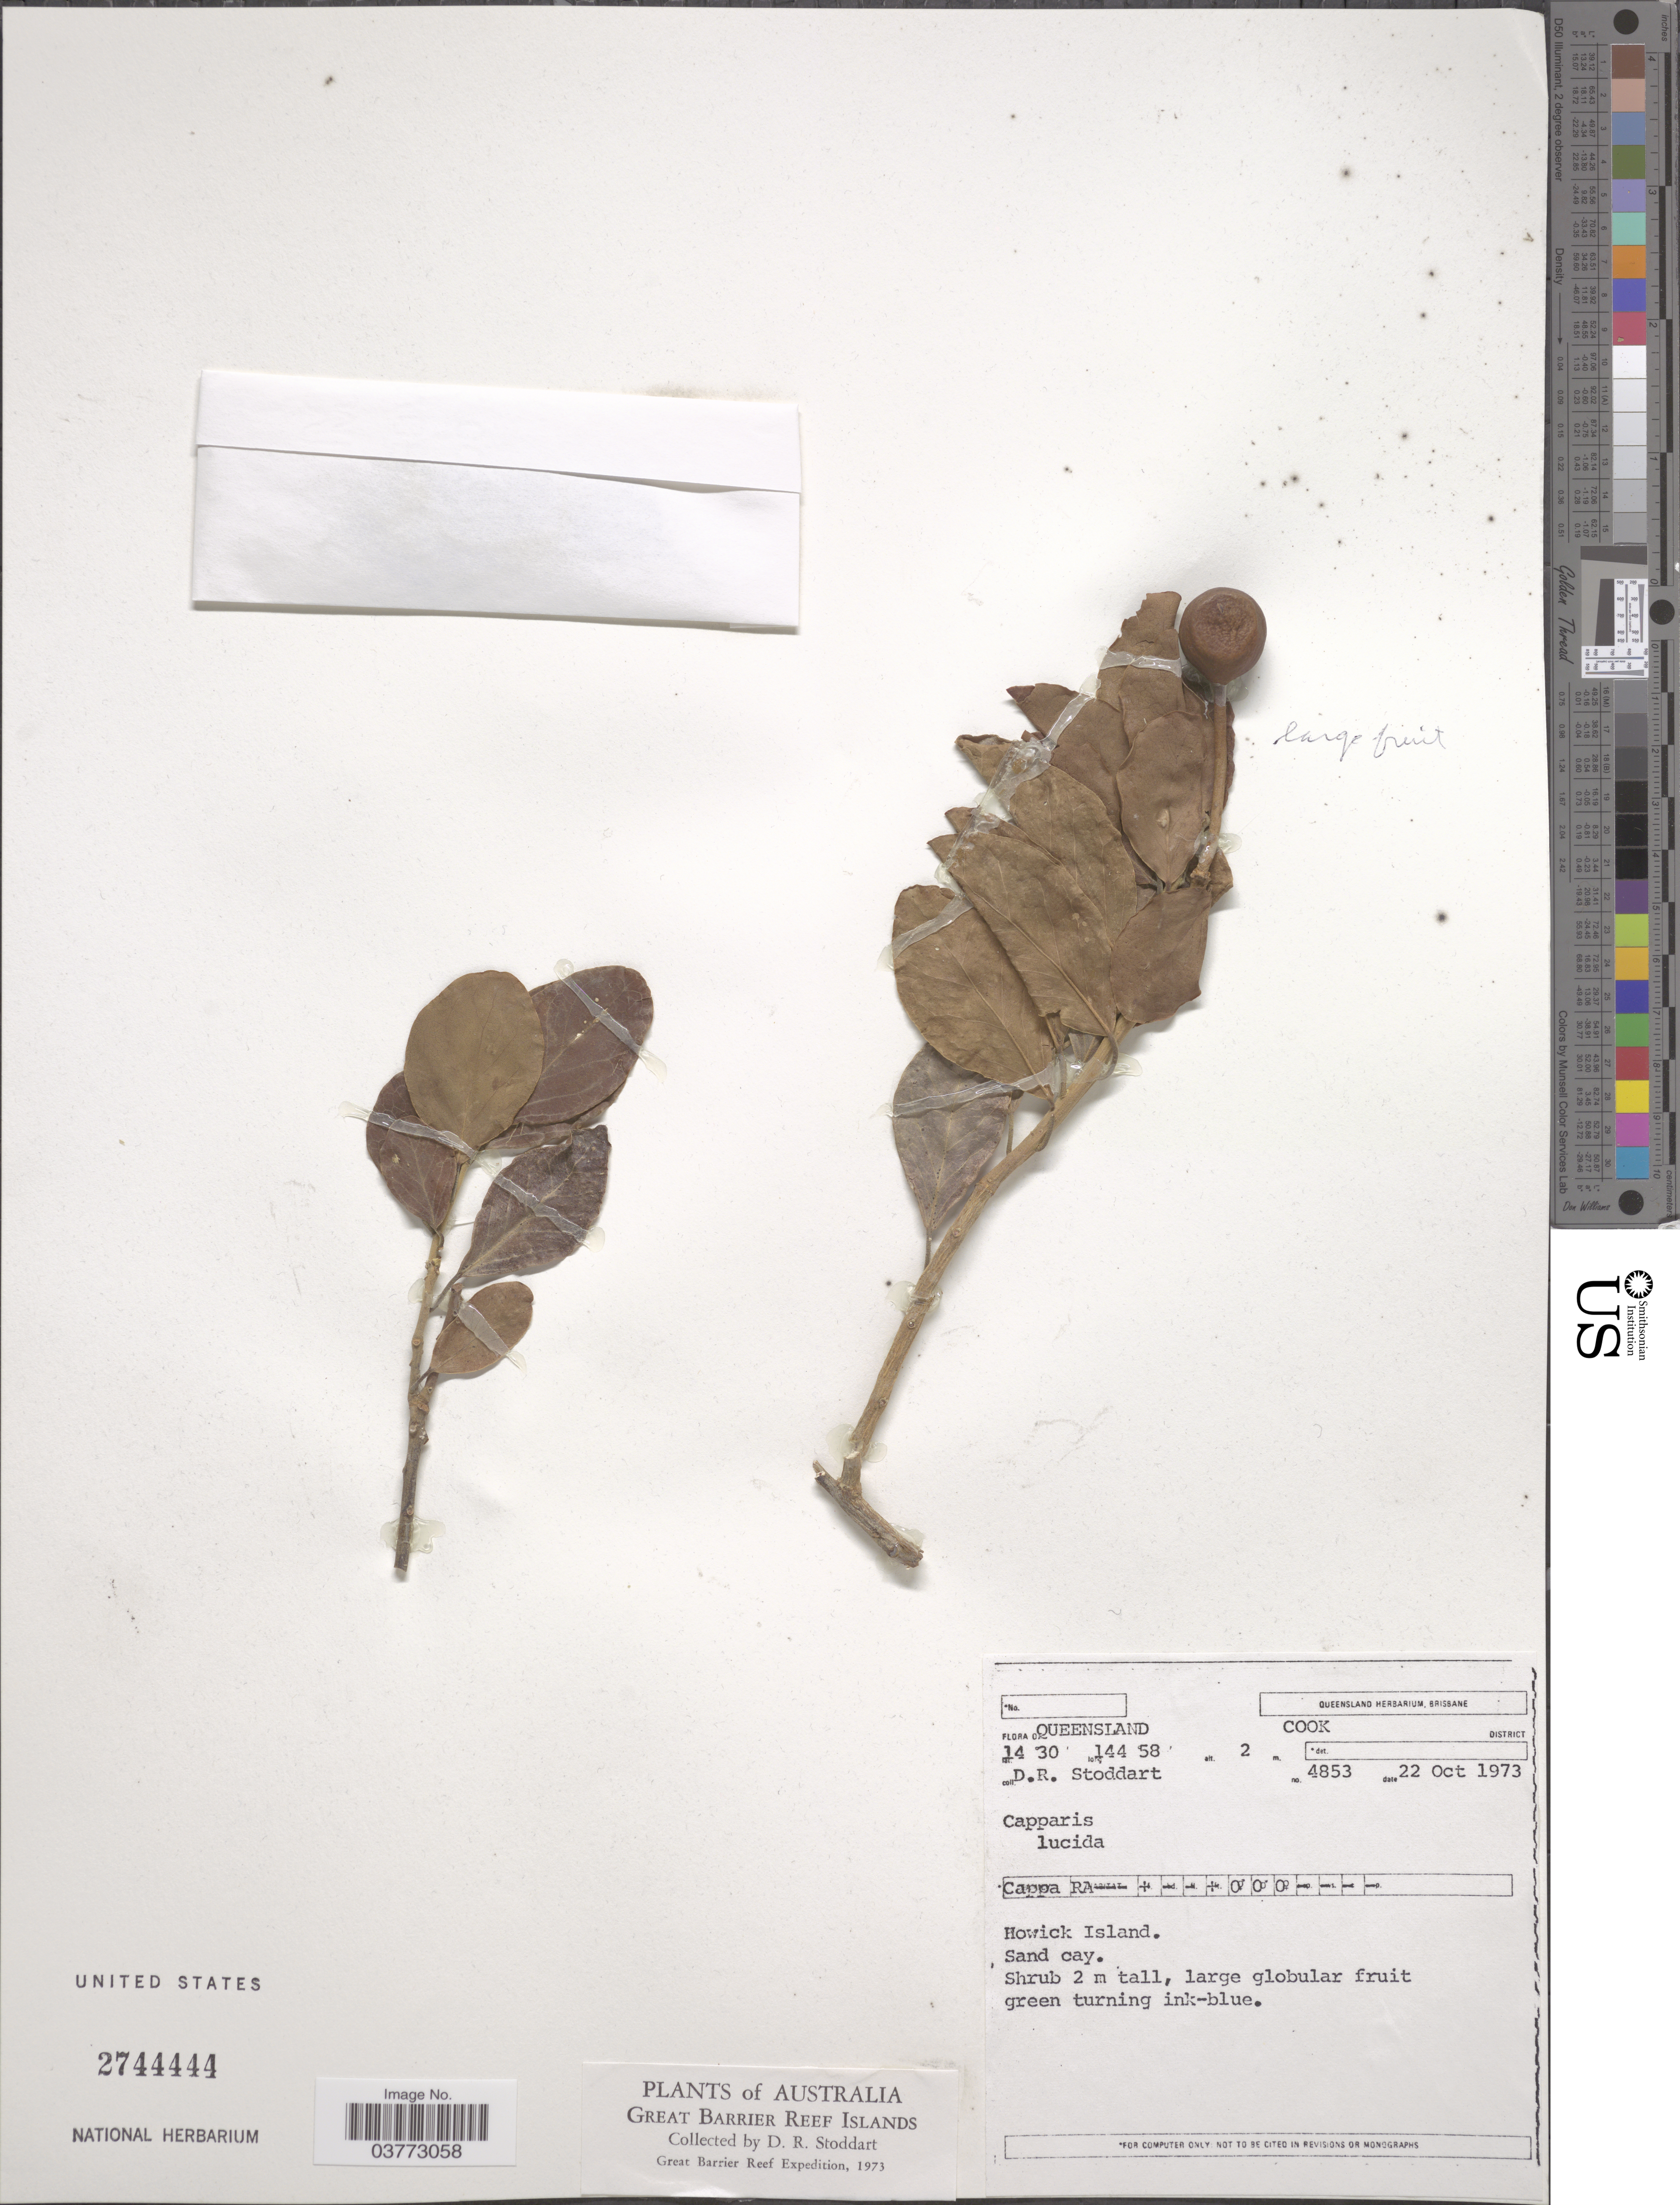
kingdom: Plantae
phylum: Tracheophyta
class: Magnoliopsida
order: Brassicales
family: Capparaceae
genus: Capparis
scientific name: Capparis lucida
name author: (Banks ex DC.) Benth.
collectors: D. R. Stoddart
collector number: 4853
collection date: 1973-10-22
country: Australia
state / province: Queensland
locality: Cook District. Howick Island.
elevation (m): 2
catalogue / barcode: US 2744444